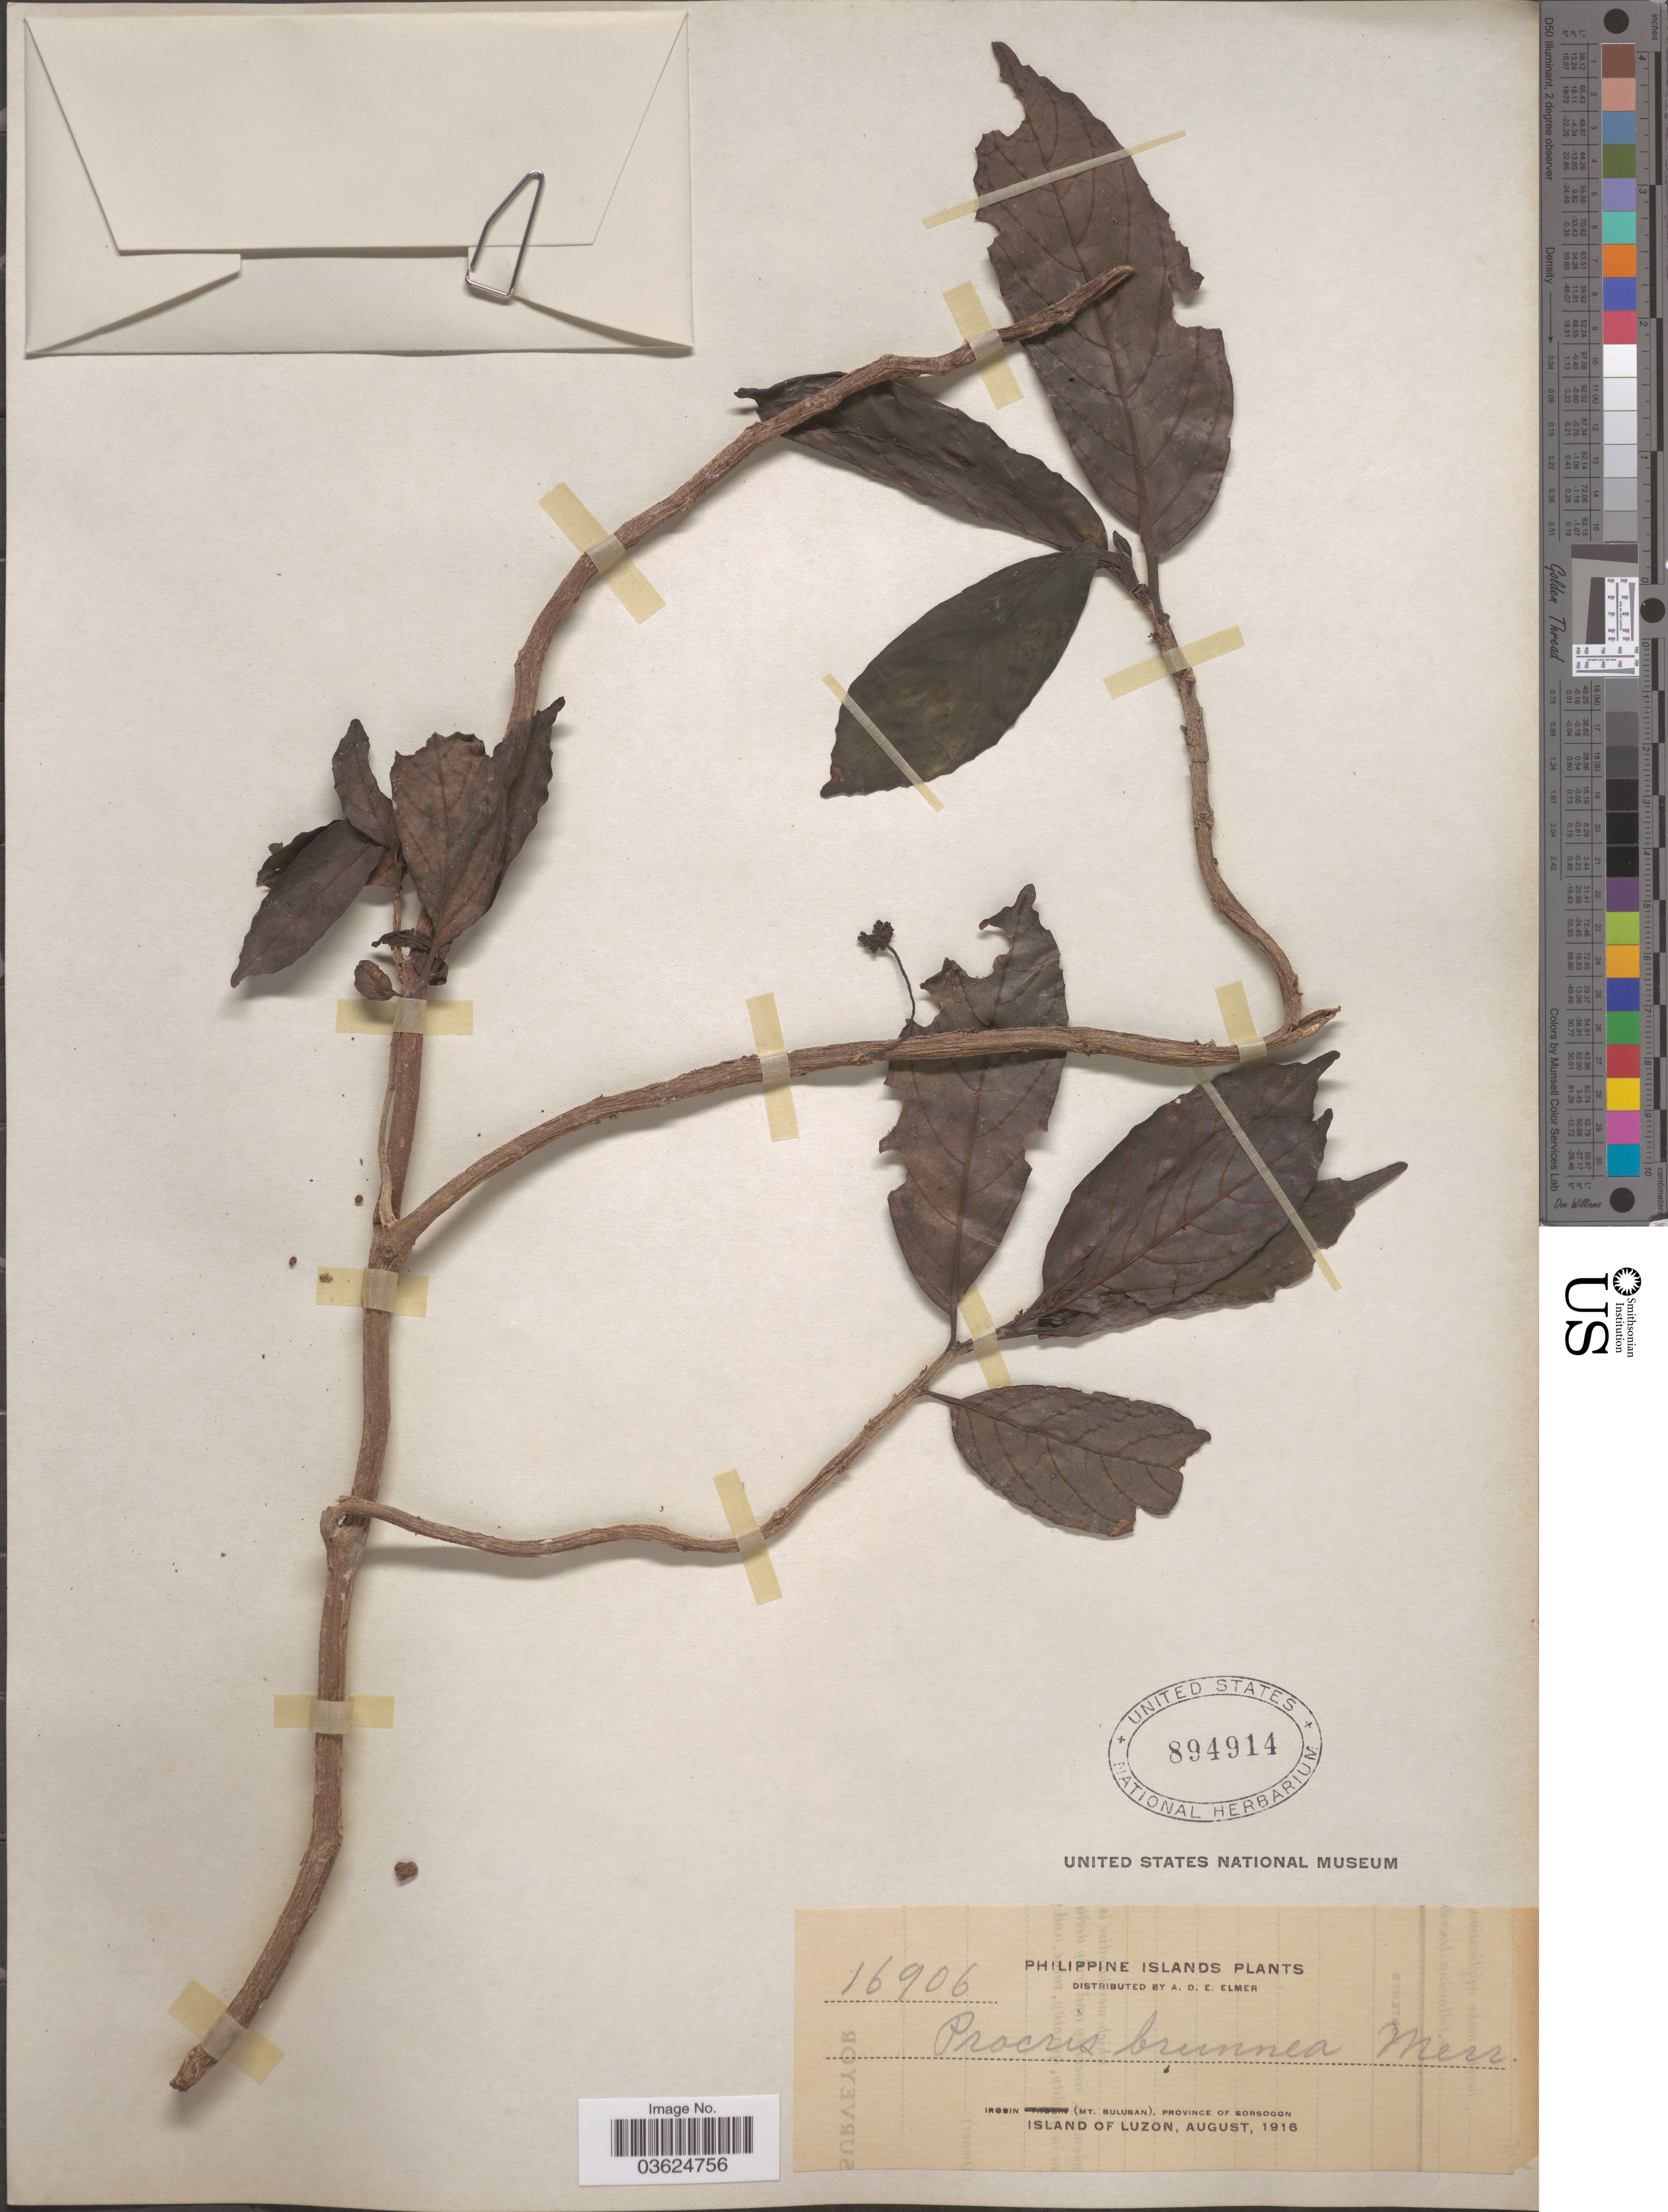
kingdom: Plantae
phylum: Tracheophyta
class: Magnoliopsida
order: Rosales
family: Urticaceae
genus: Procris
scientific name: Procris brunnea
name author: Merr.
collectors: A. D. E. Elmer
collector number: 16906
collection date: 1916-08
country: Philippines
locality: Irosin (Mt. Bulusan), Province of Sorsogon. Island of Luzon.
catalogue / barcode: US 894914